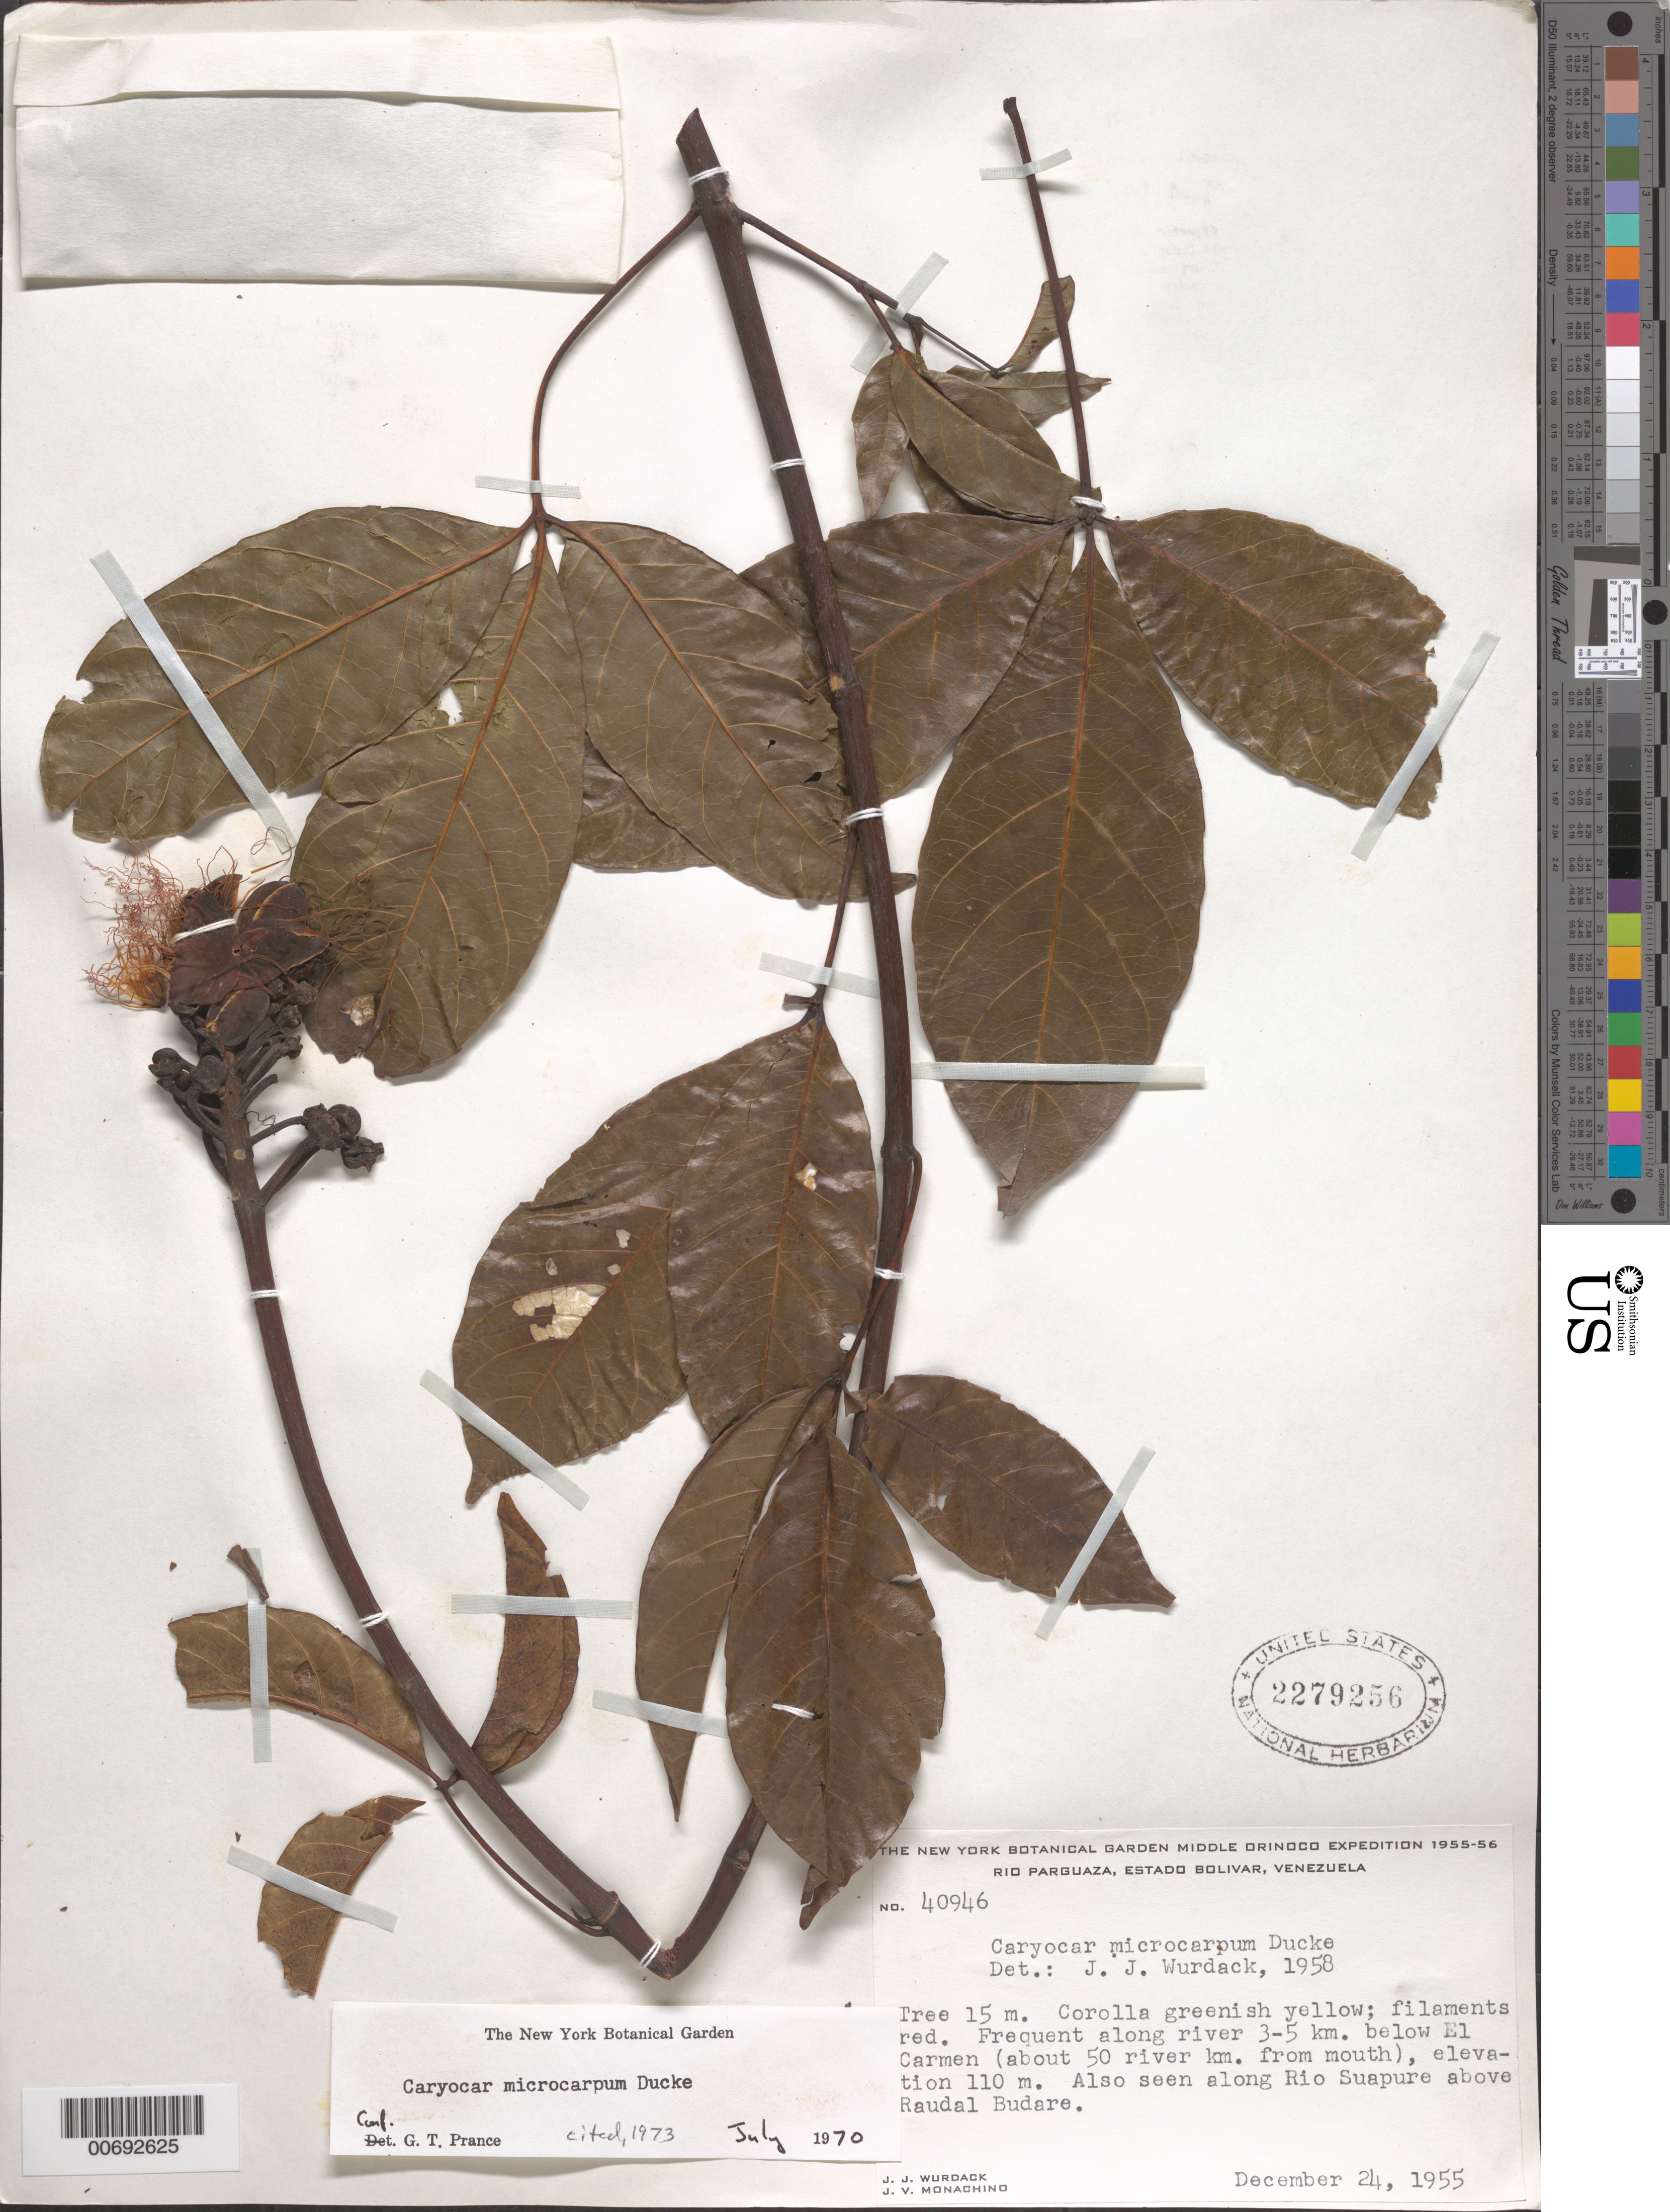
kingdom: Plantae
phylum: Tracheophyta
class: Magnoliopsida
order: Malpighiales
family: Caryocaraceae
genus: Caryocar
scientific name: Caryocar microcarpum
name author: Ducke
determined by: Prance, G. T.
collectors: J. J. Wurdack & J. V. Monachino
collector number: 40946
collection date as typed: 24-Dec-55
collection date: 1955-12-24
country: Venezuela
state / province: Bolívar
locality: El Carmen, 3-5 km below (50 km above mouth); Río Parguaza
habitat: Riverbank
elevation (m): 110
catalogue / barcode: US 2279256